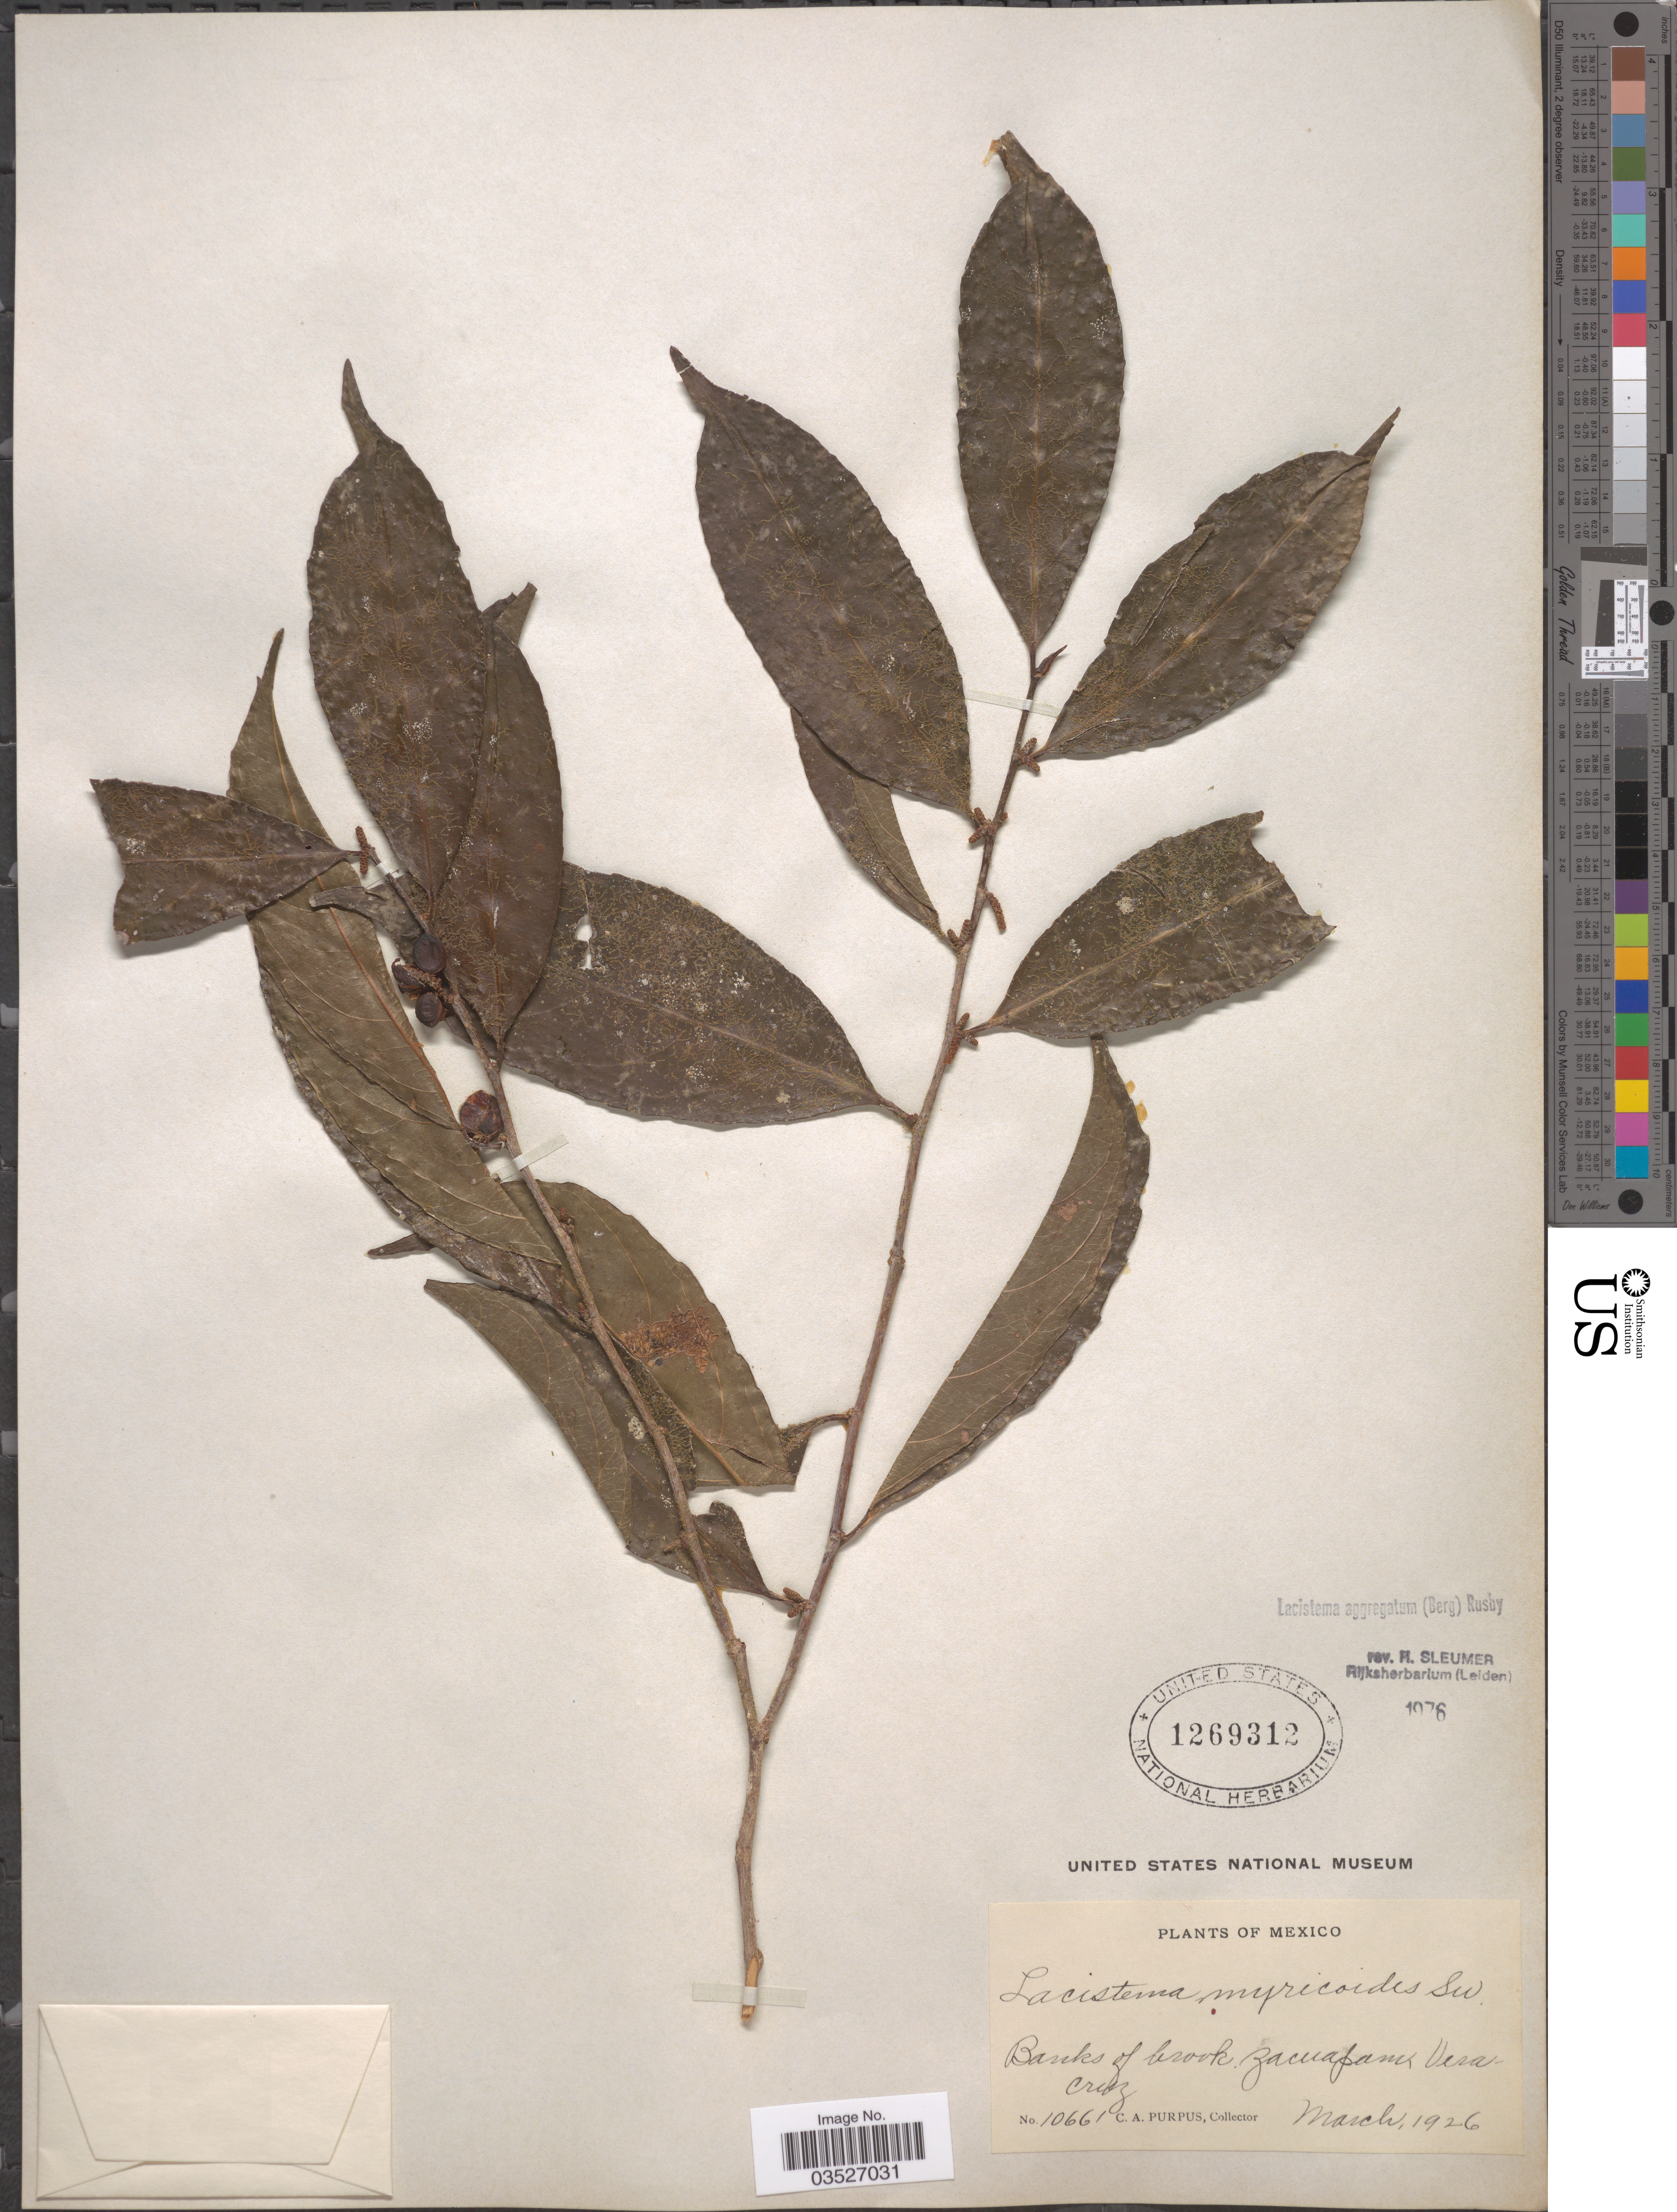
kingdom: Plantae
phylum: Tracheophyta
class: Magnoliopsida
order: Malpighiales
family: Lacistemataceae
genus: Lacistema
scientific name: Lacistema aggregatum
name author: (P.J. Bergius) Rusby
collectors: C. A. Purpus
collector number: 10661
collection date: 1926-03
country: Mexico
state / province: Veracruz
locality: Banks of brook, Zacuapan, Veracruz.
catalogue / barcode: US 1269312